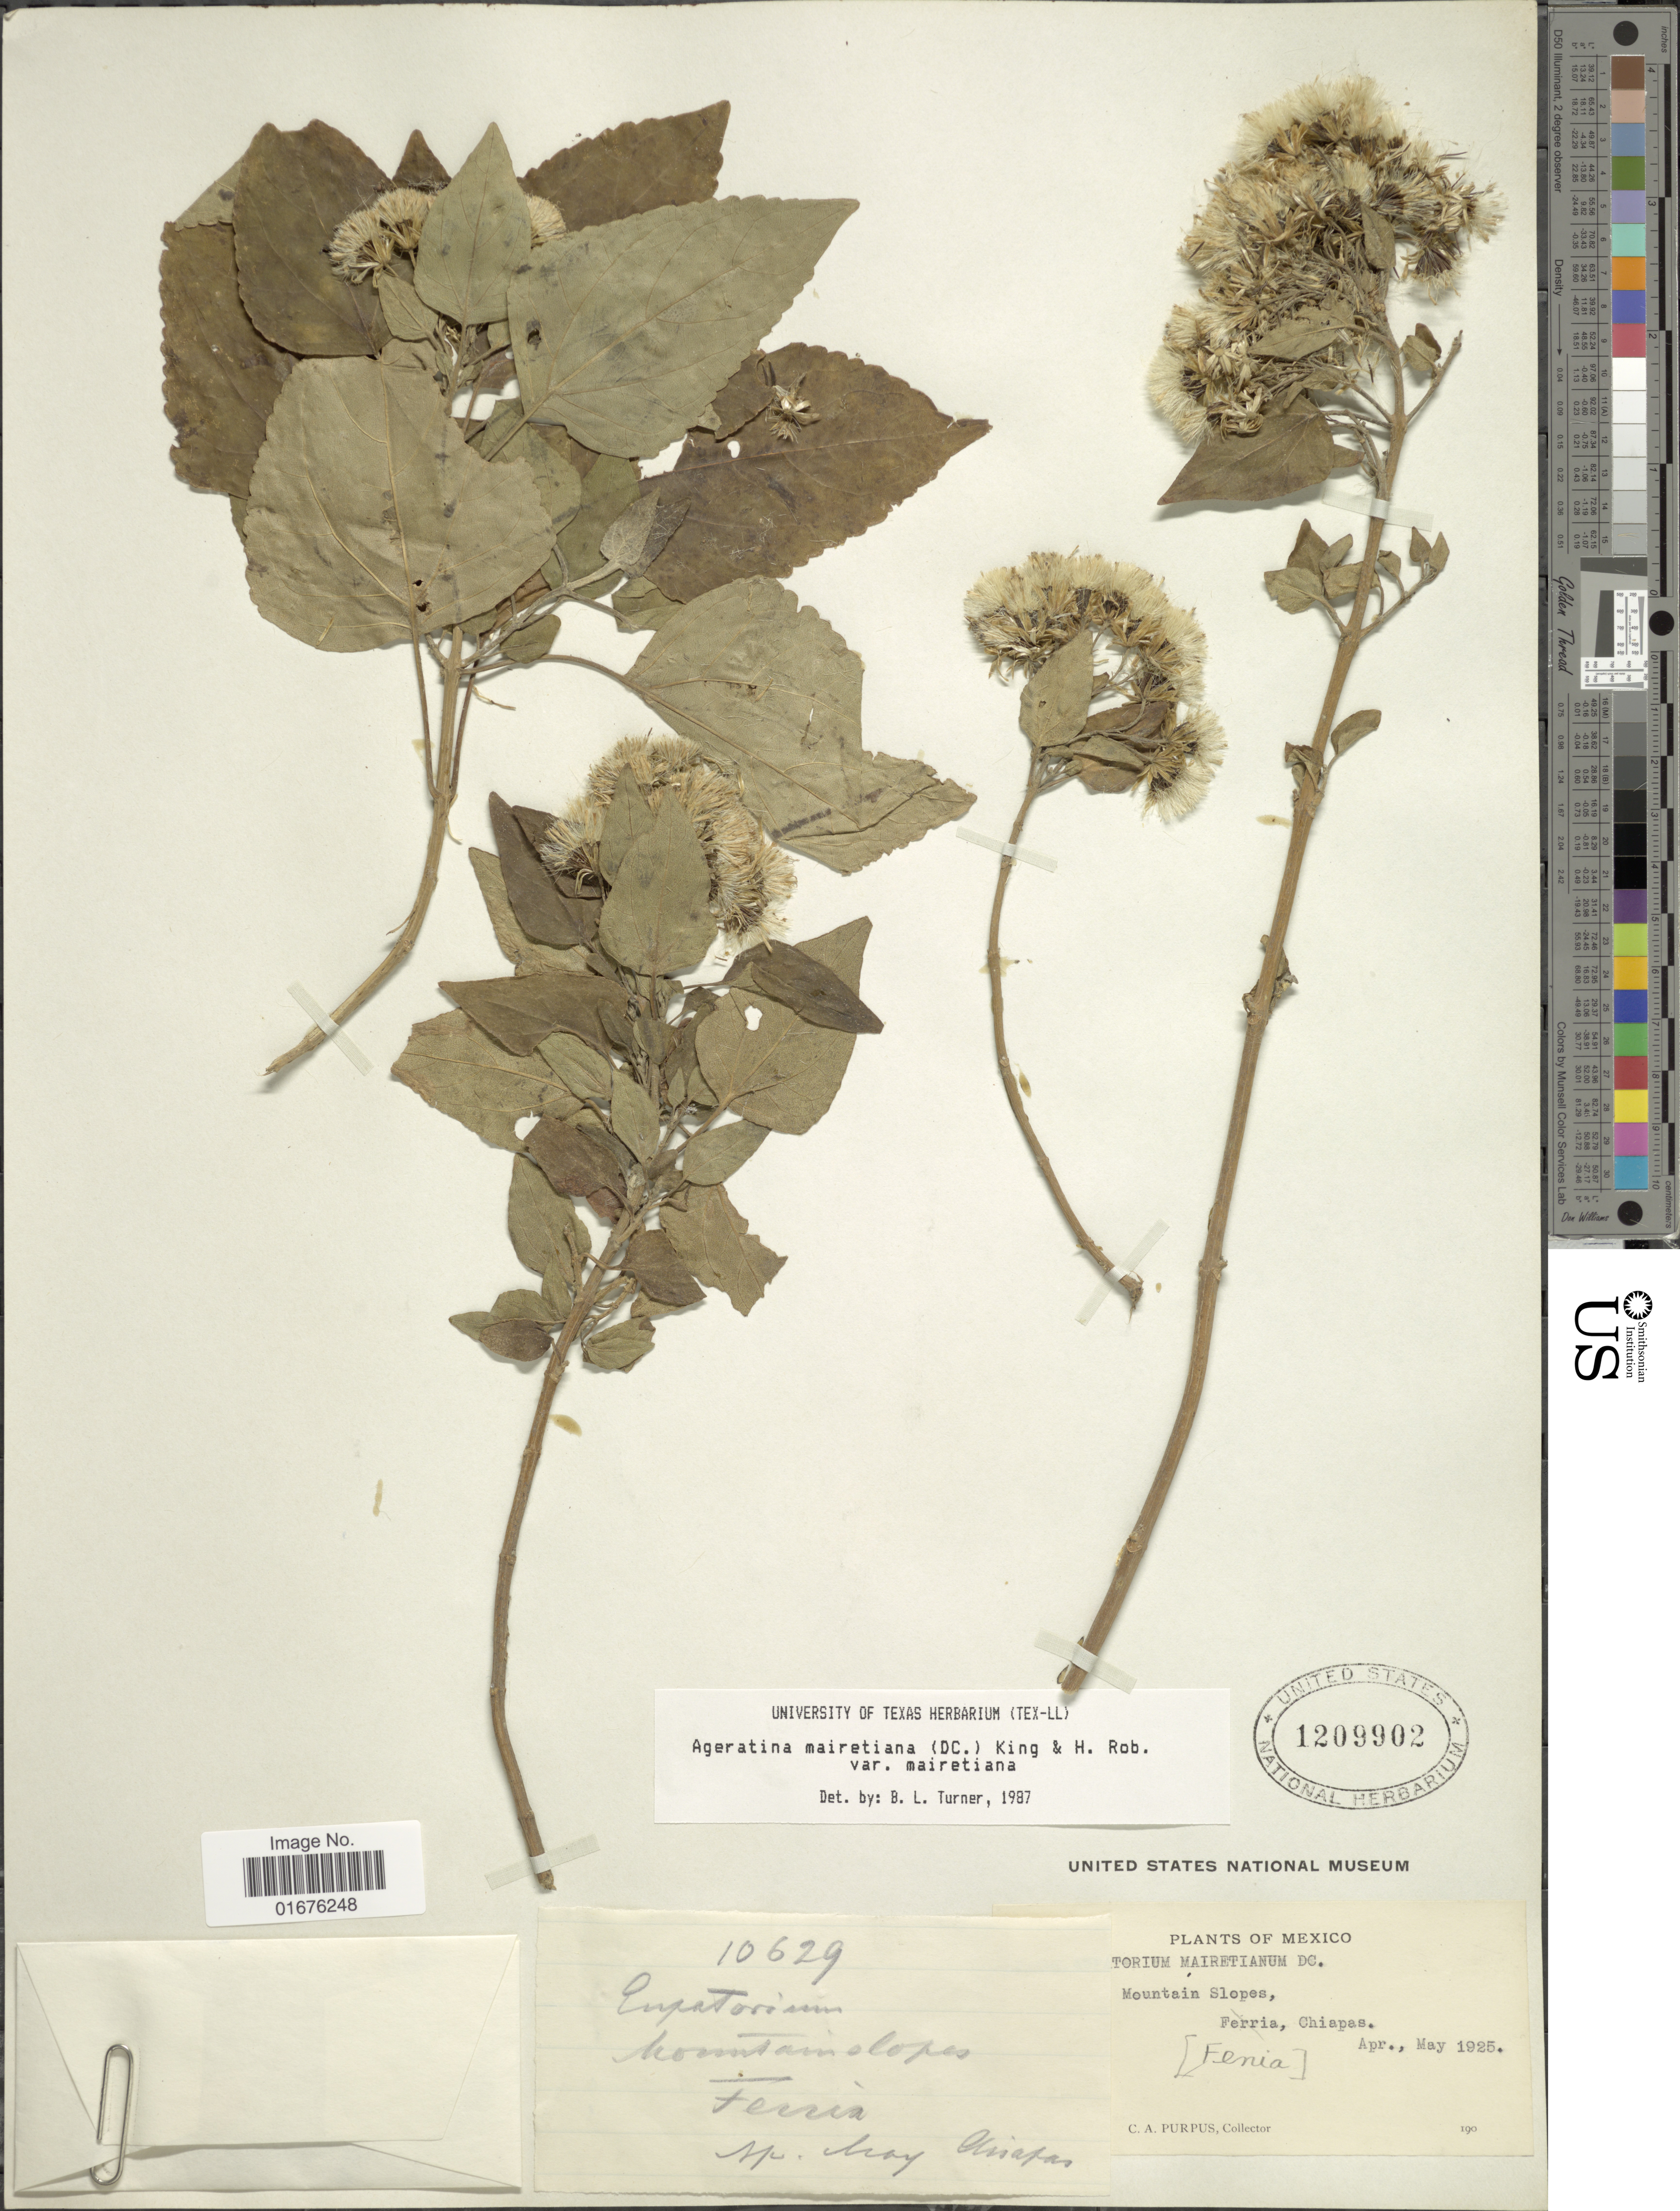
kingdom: Plantae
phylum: Tracheophyta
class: Magnoliopsida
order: Asterales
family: Asteraceae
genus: Ageratina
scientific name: Ageratina mairetiana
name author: (DC.) R.M. King & H. Rob.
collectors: C. A. Purpus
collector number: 10629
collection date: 1925-04/1925-05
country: Mexico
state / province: Chiapas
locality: Mountain slopes, Ferria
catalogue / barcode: US 1209902